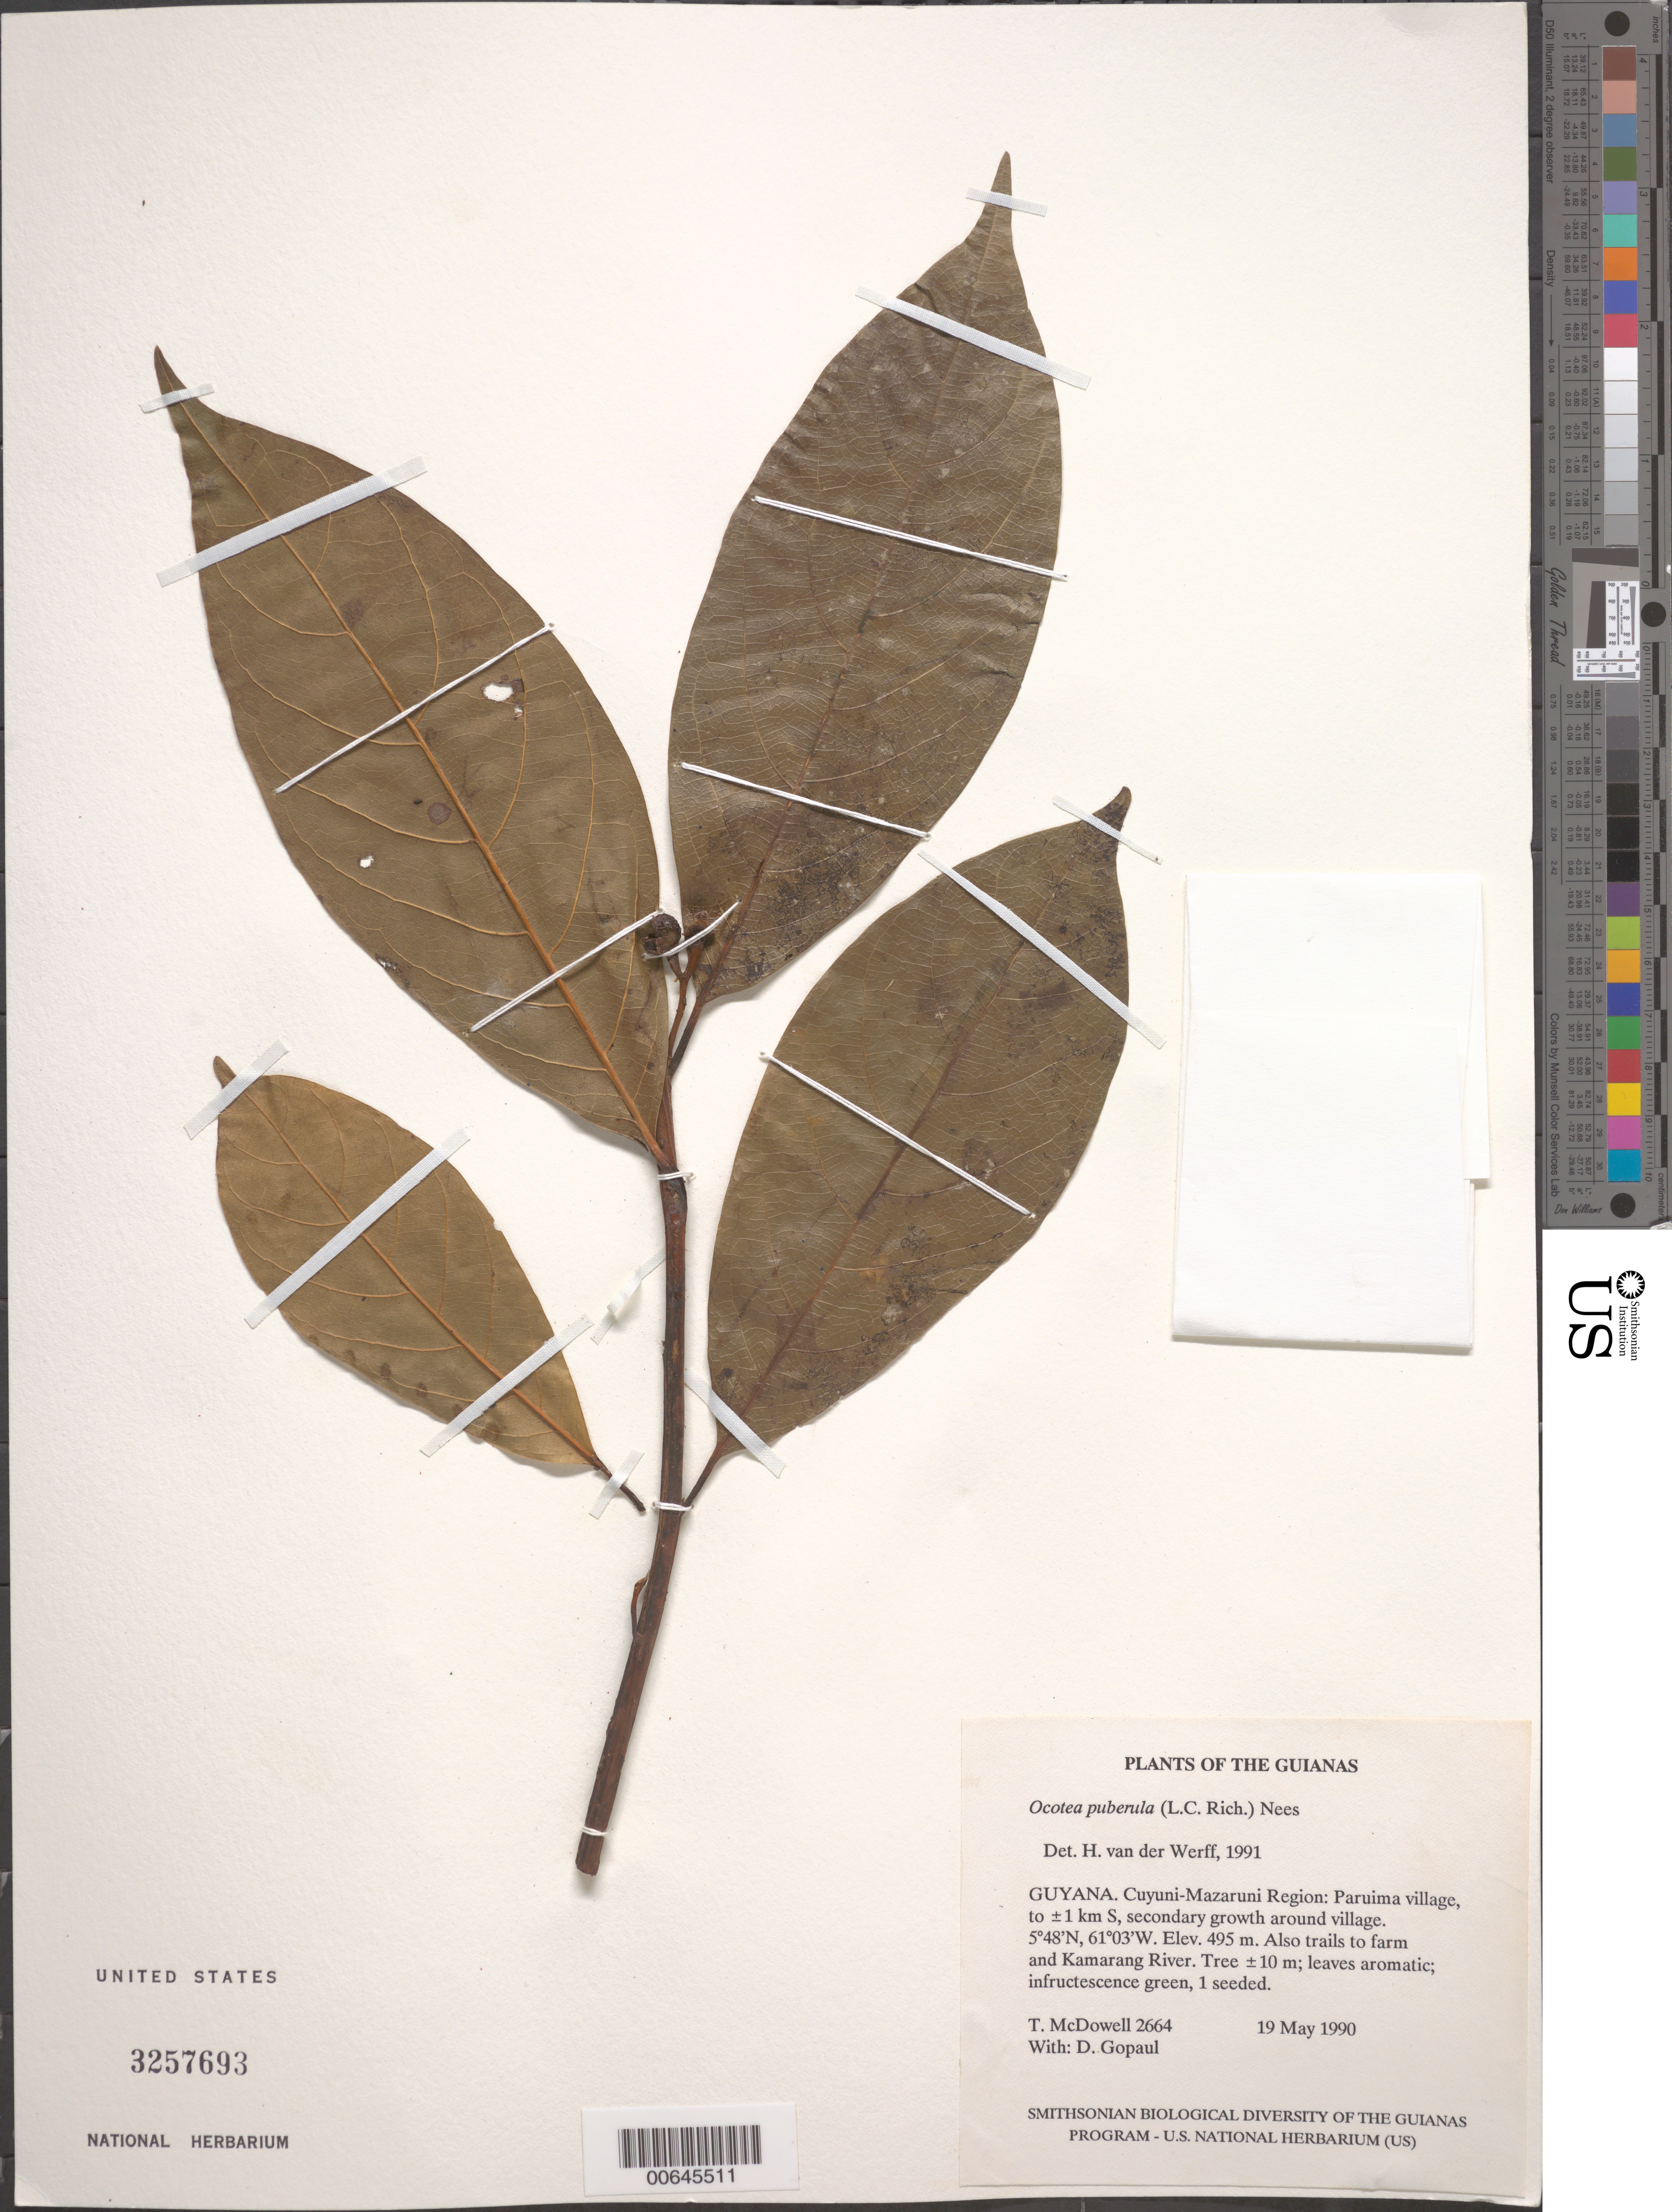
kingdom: Plantae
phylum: Tracheophyta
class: Magnoliopsida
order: Laurales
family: Lauraceae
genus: Ocotea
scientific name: Ocotea puberula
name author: (Rich.) Nees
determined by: van der Werff, H., (MO), Missouri Botanical Garden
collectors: T. McDowell & D. Gopaul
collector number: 2664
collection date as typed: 19 May 1990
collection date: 1990-05-19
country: Guyana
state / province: Cuyuni-Mazaruni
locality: Paruima village, to ±1 km S, trails to farm and to Kamarang River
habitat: Secondary growth around village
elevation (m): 495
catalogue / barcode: US 3257693